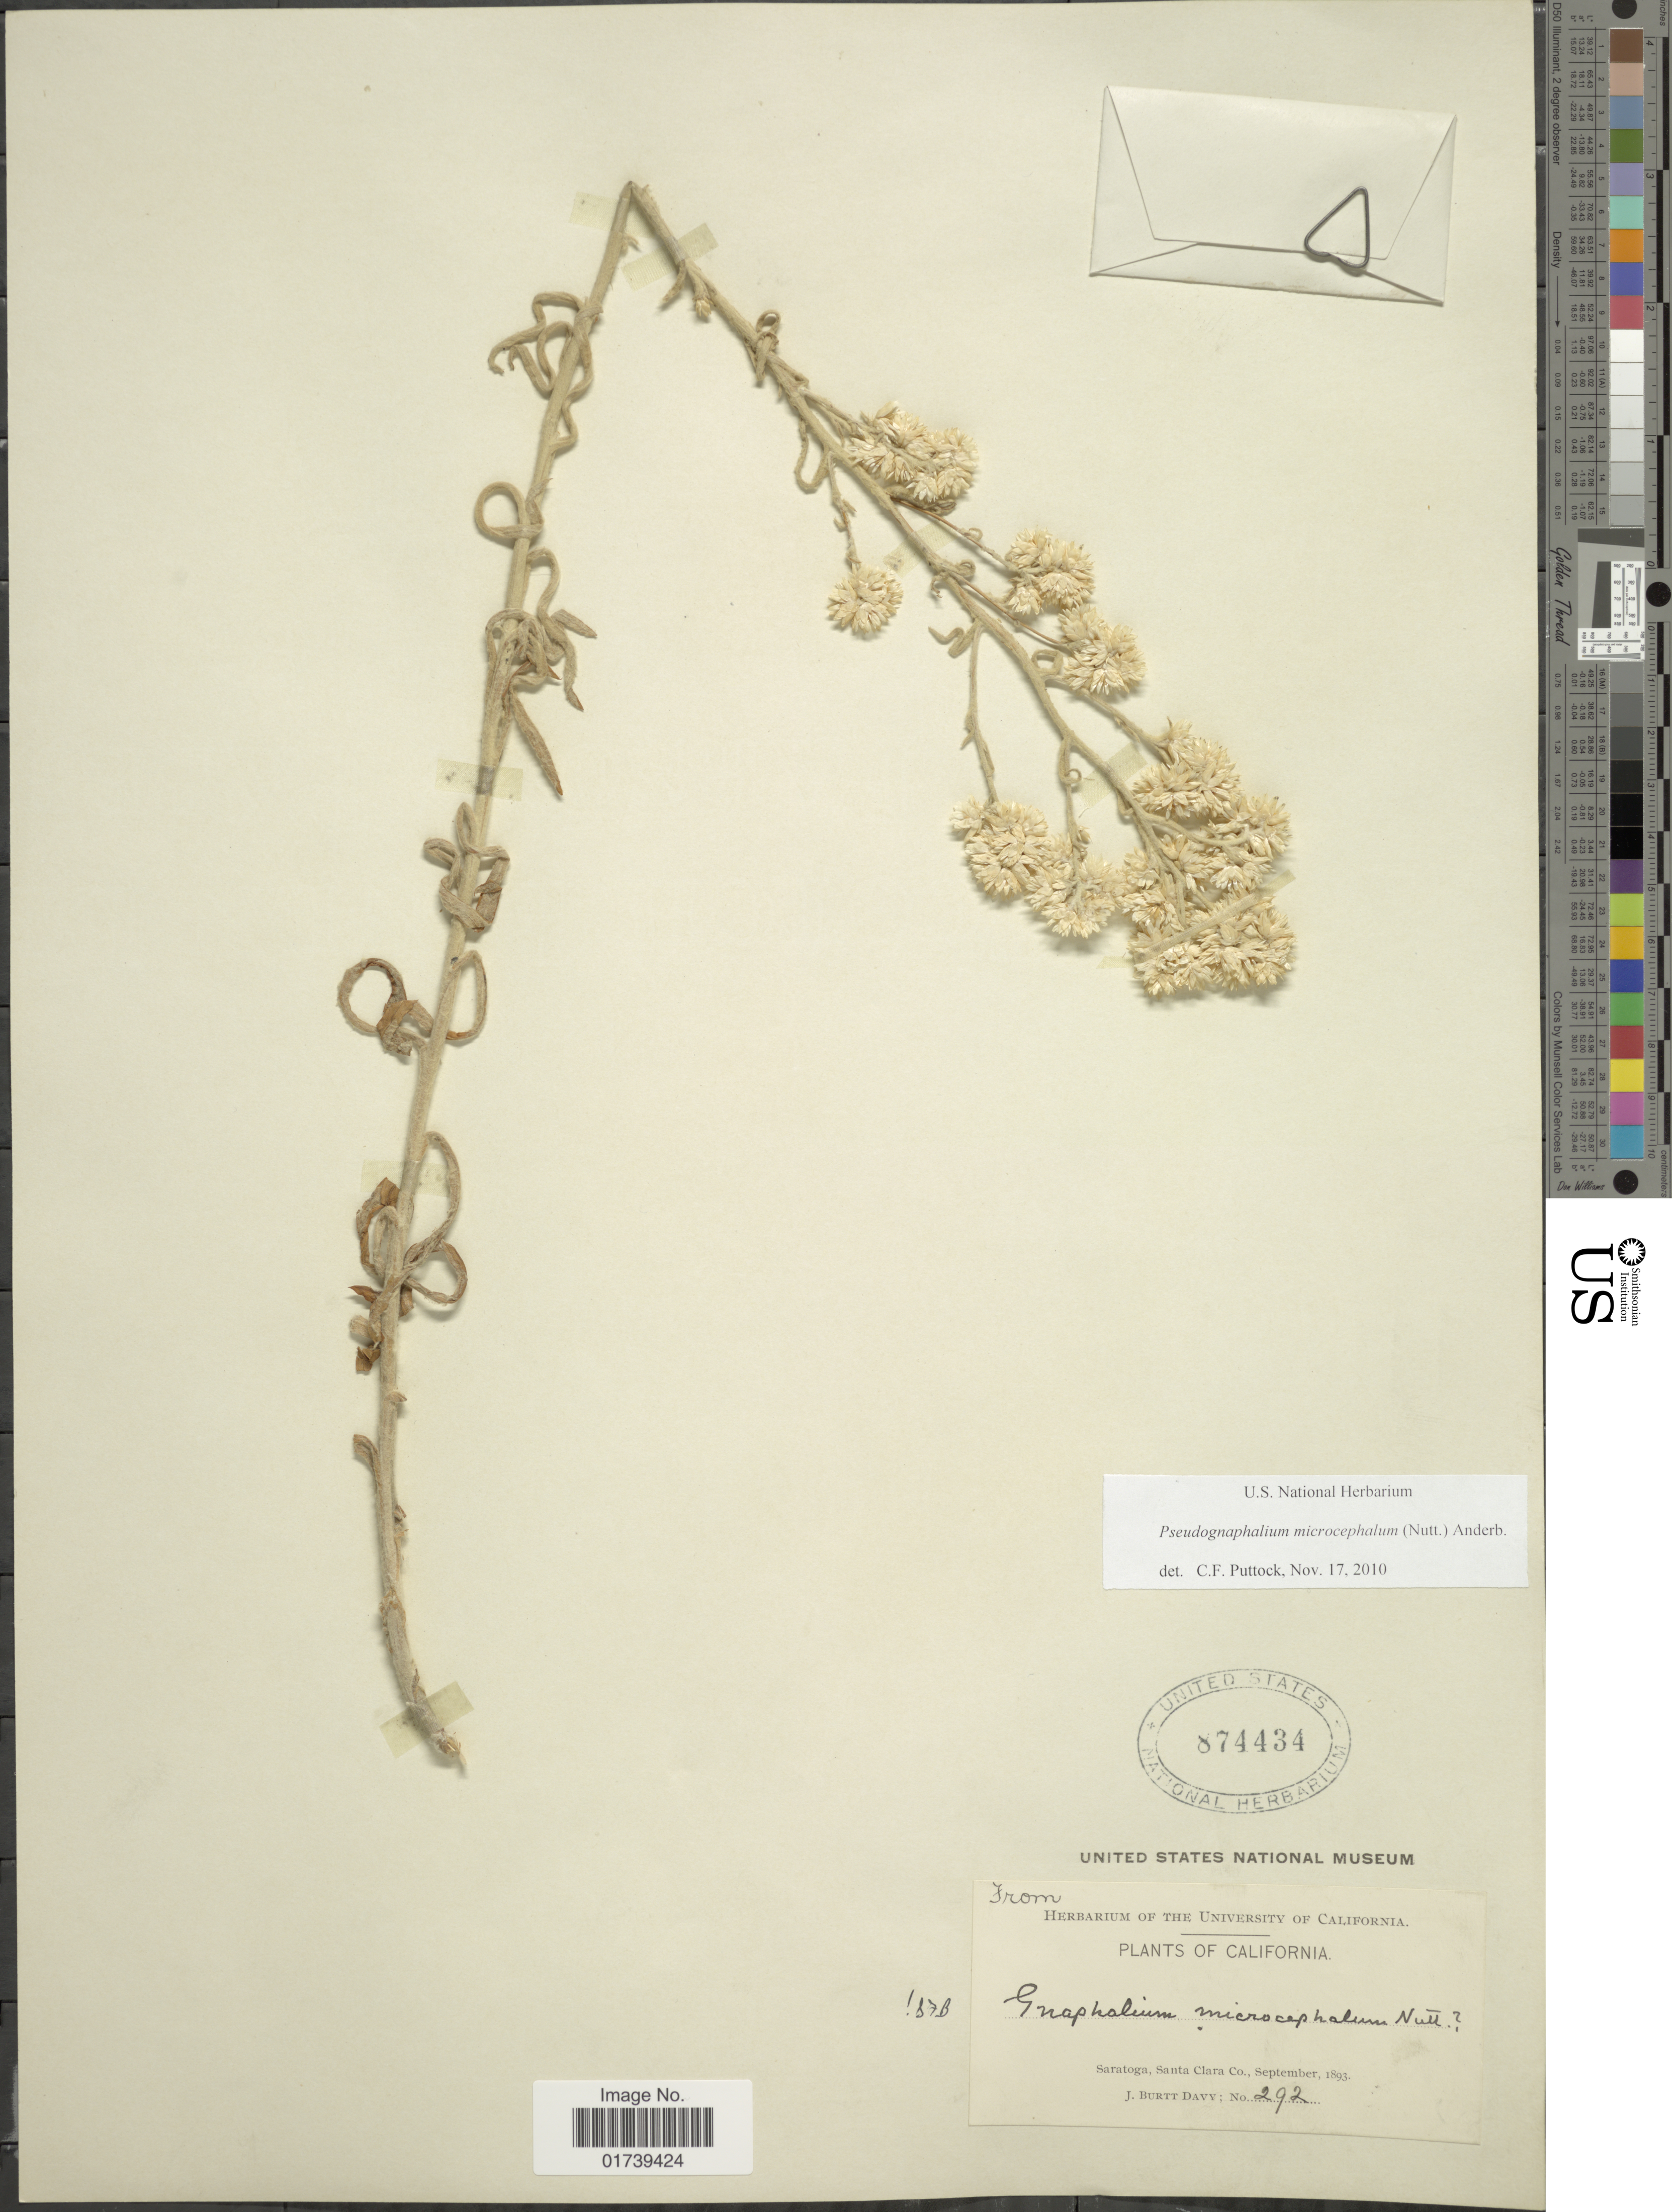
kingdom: Plantae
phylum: Tracheophyta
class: Magnoliopsida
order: Asterales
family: Asteraceae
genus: Pseudognaphalium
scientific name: Pseudognaphalium microcephalum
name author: (Nutt.) Anderb.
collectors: J. Burtt Davy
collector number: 292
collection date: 1893-09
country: United States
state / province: California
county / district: Santa Clara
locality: Saratoga, Santa Clara Co.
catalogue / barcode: US 874434